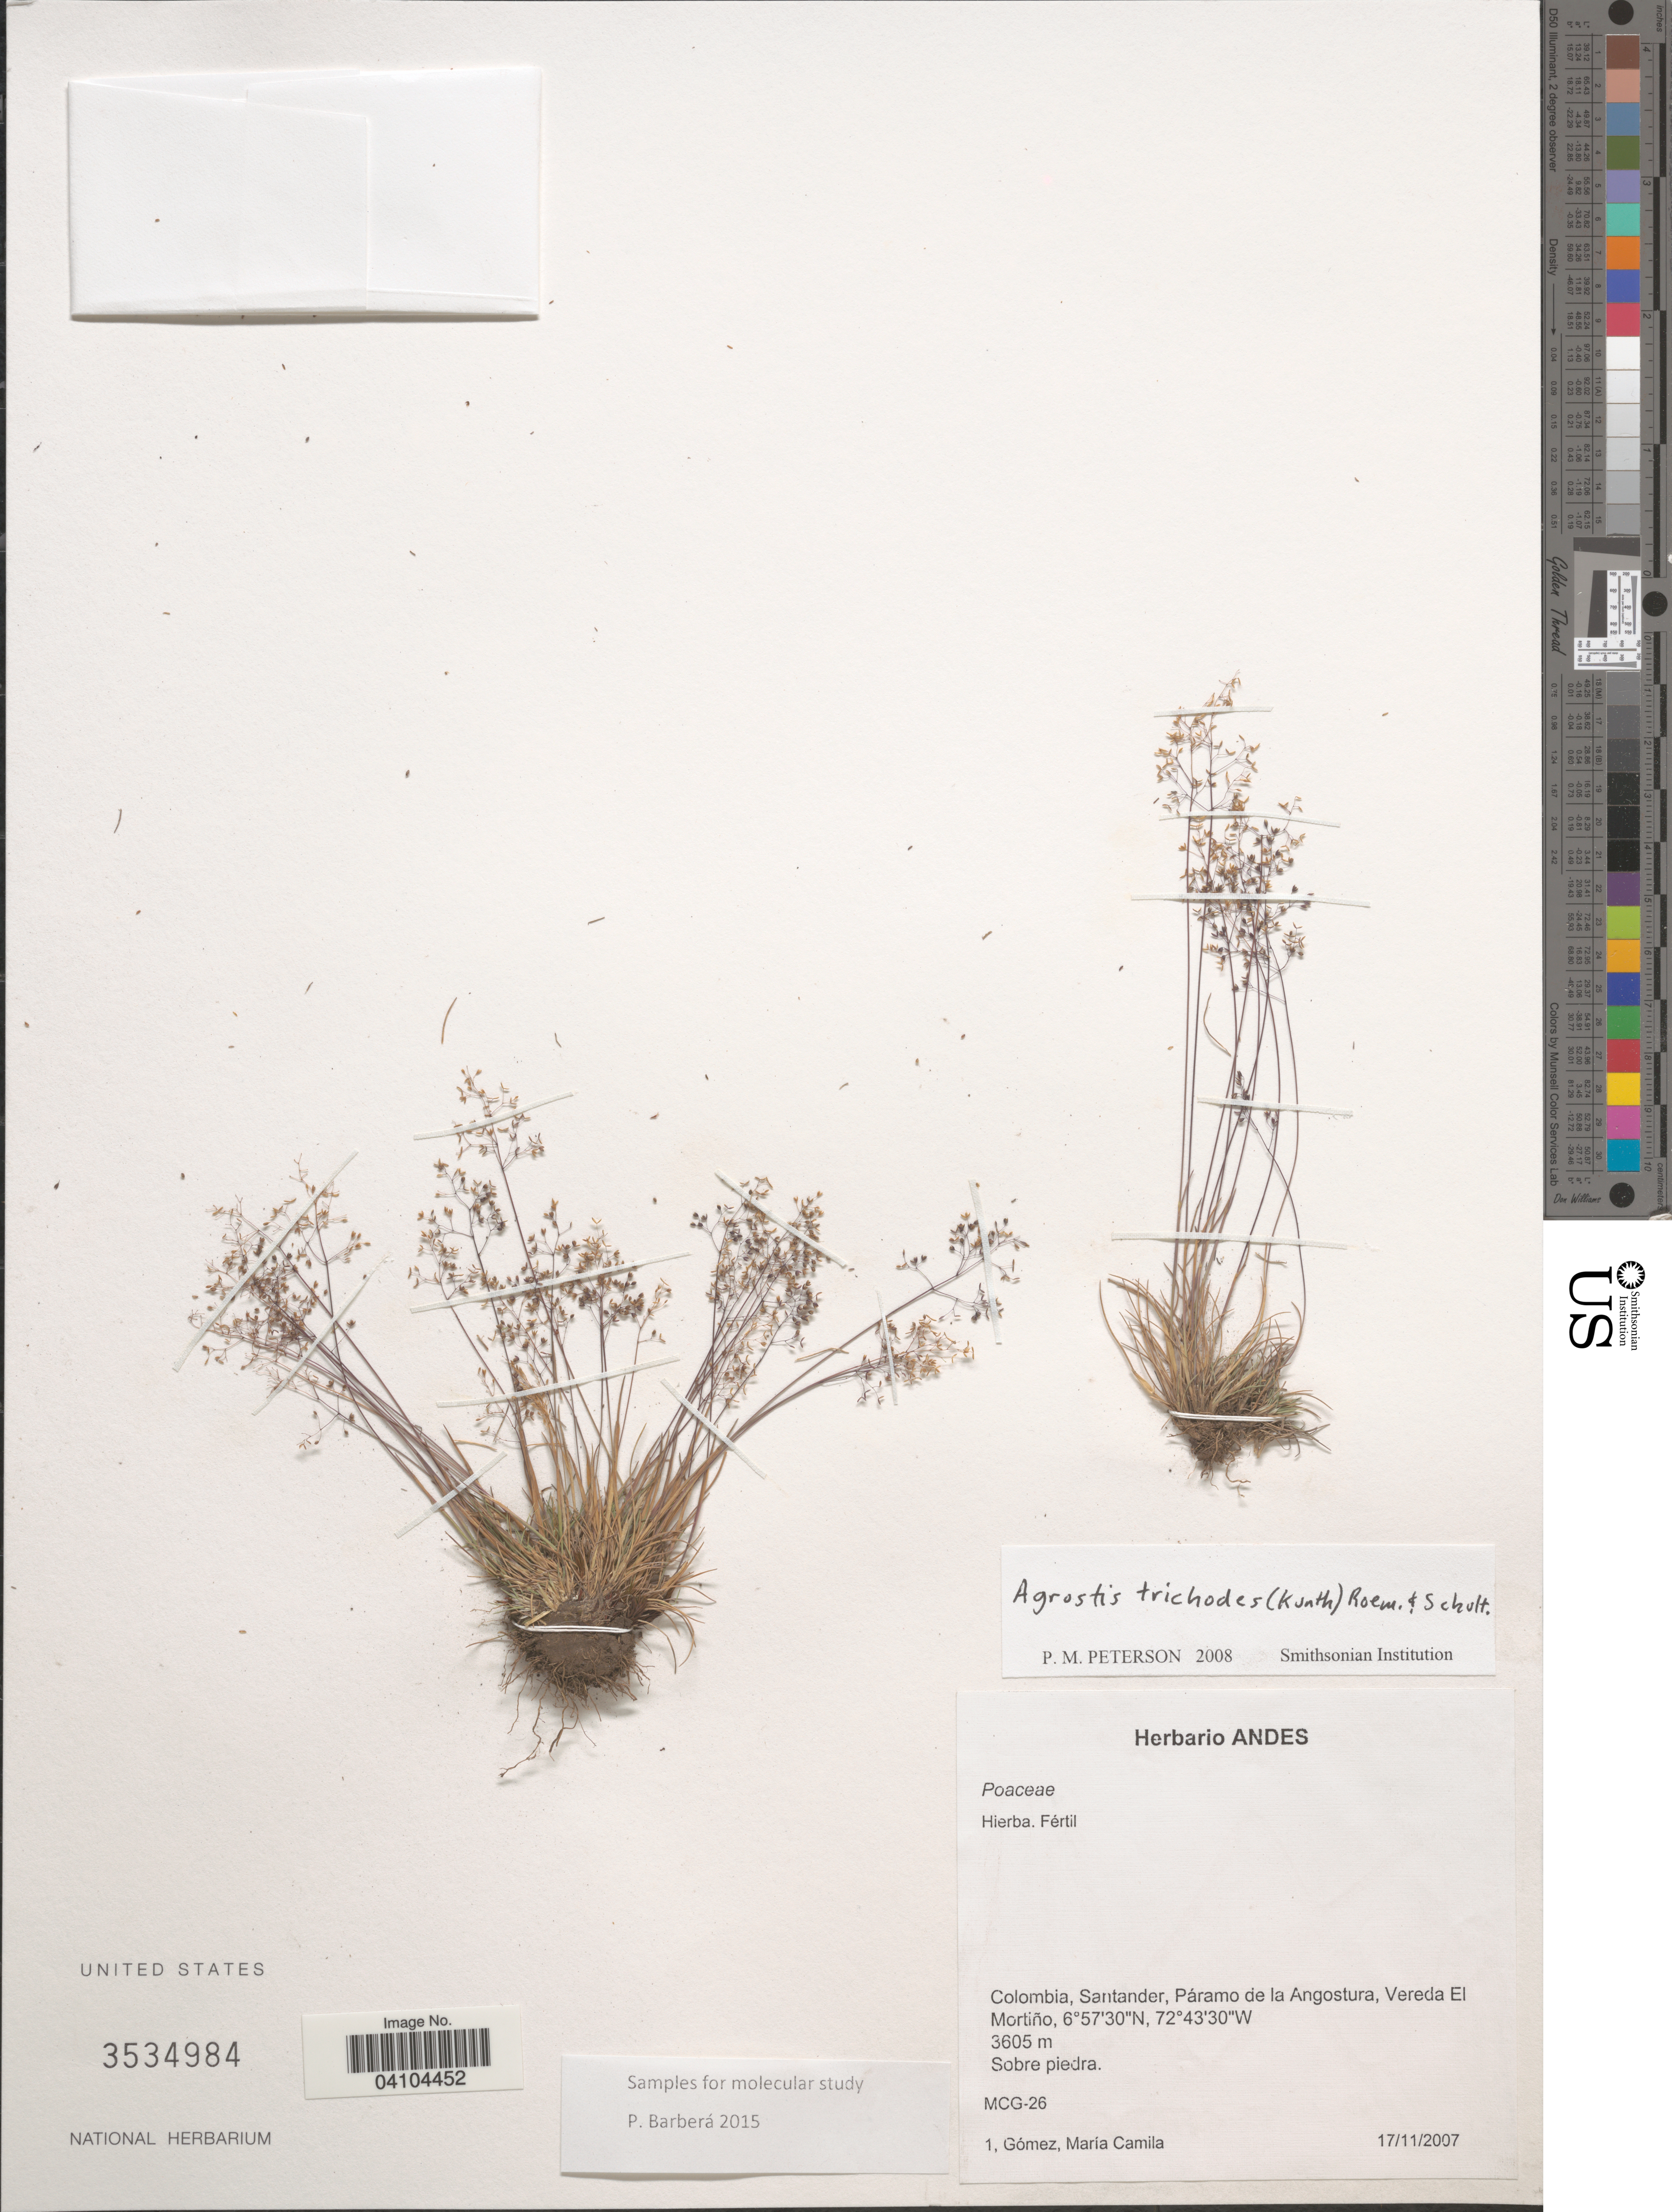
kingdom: Plantae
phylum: Tracheophyta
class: Liliopsida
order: Poales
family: Poaceae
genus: Agrostis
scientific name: Agrostis trichodes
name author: (Kunth) Roem. & Schult.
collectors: M. Gomez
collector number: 1?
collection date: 2007-11-17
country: Colombia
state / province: Santander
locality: Páramo de la Angostura, Vereda El Mortiño. MCG-26 [unsure placement]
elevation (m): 3605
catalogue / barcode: US 3534984